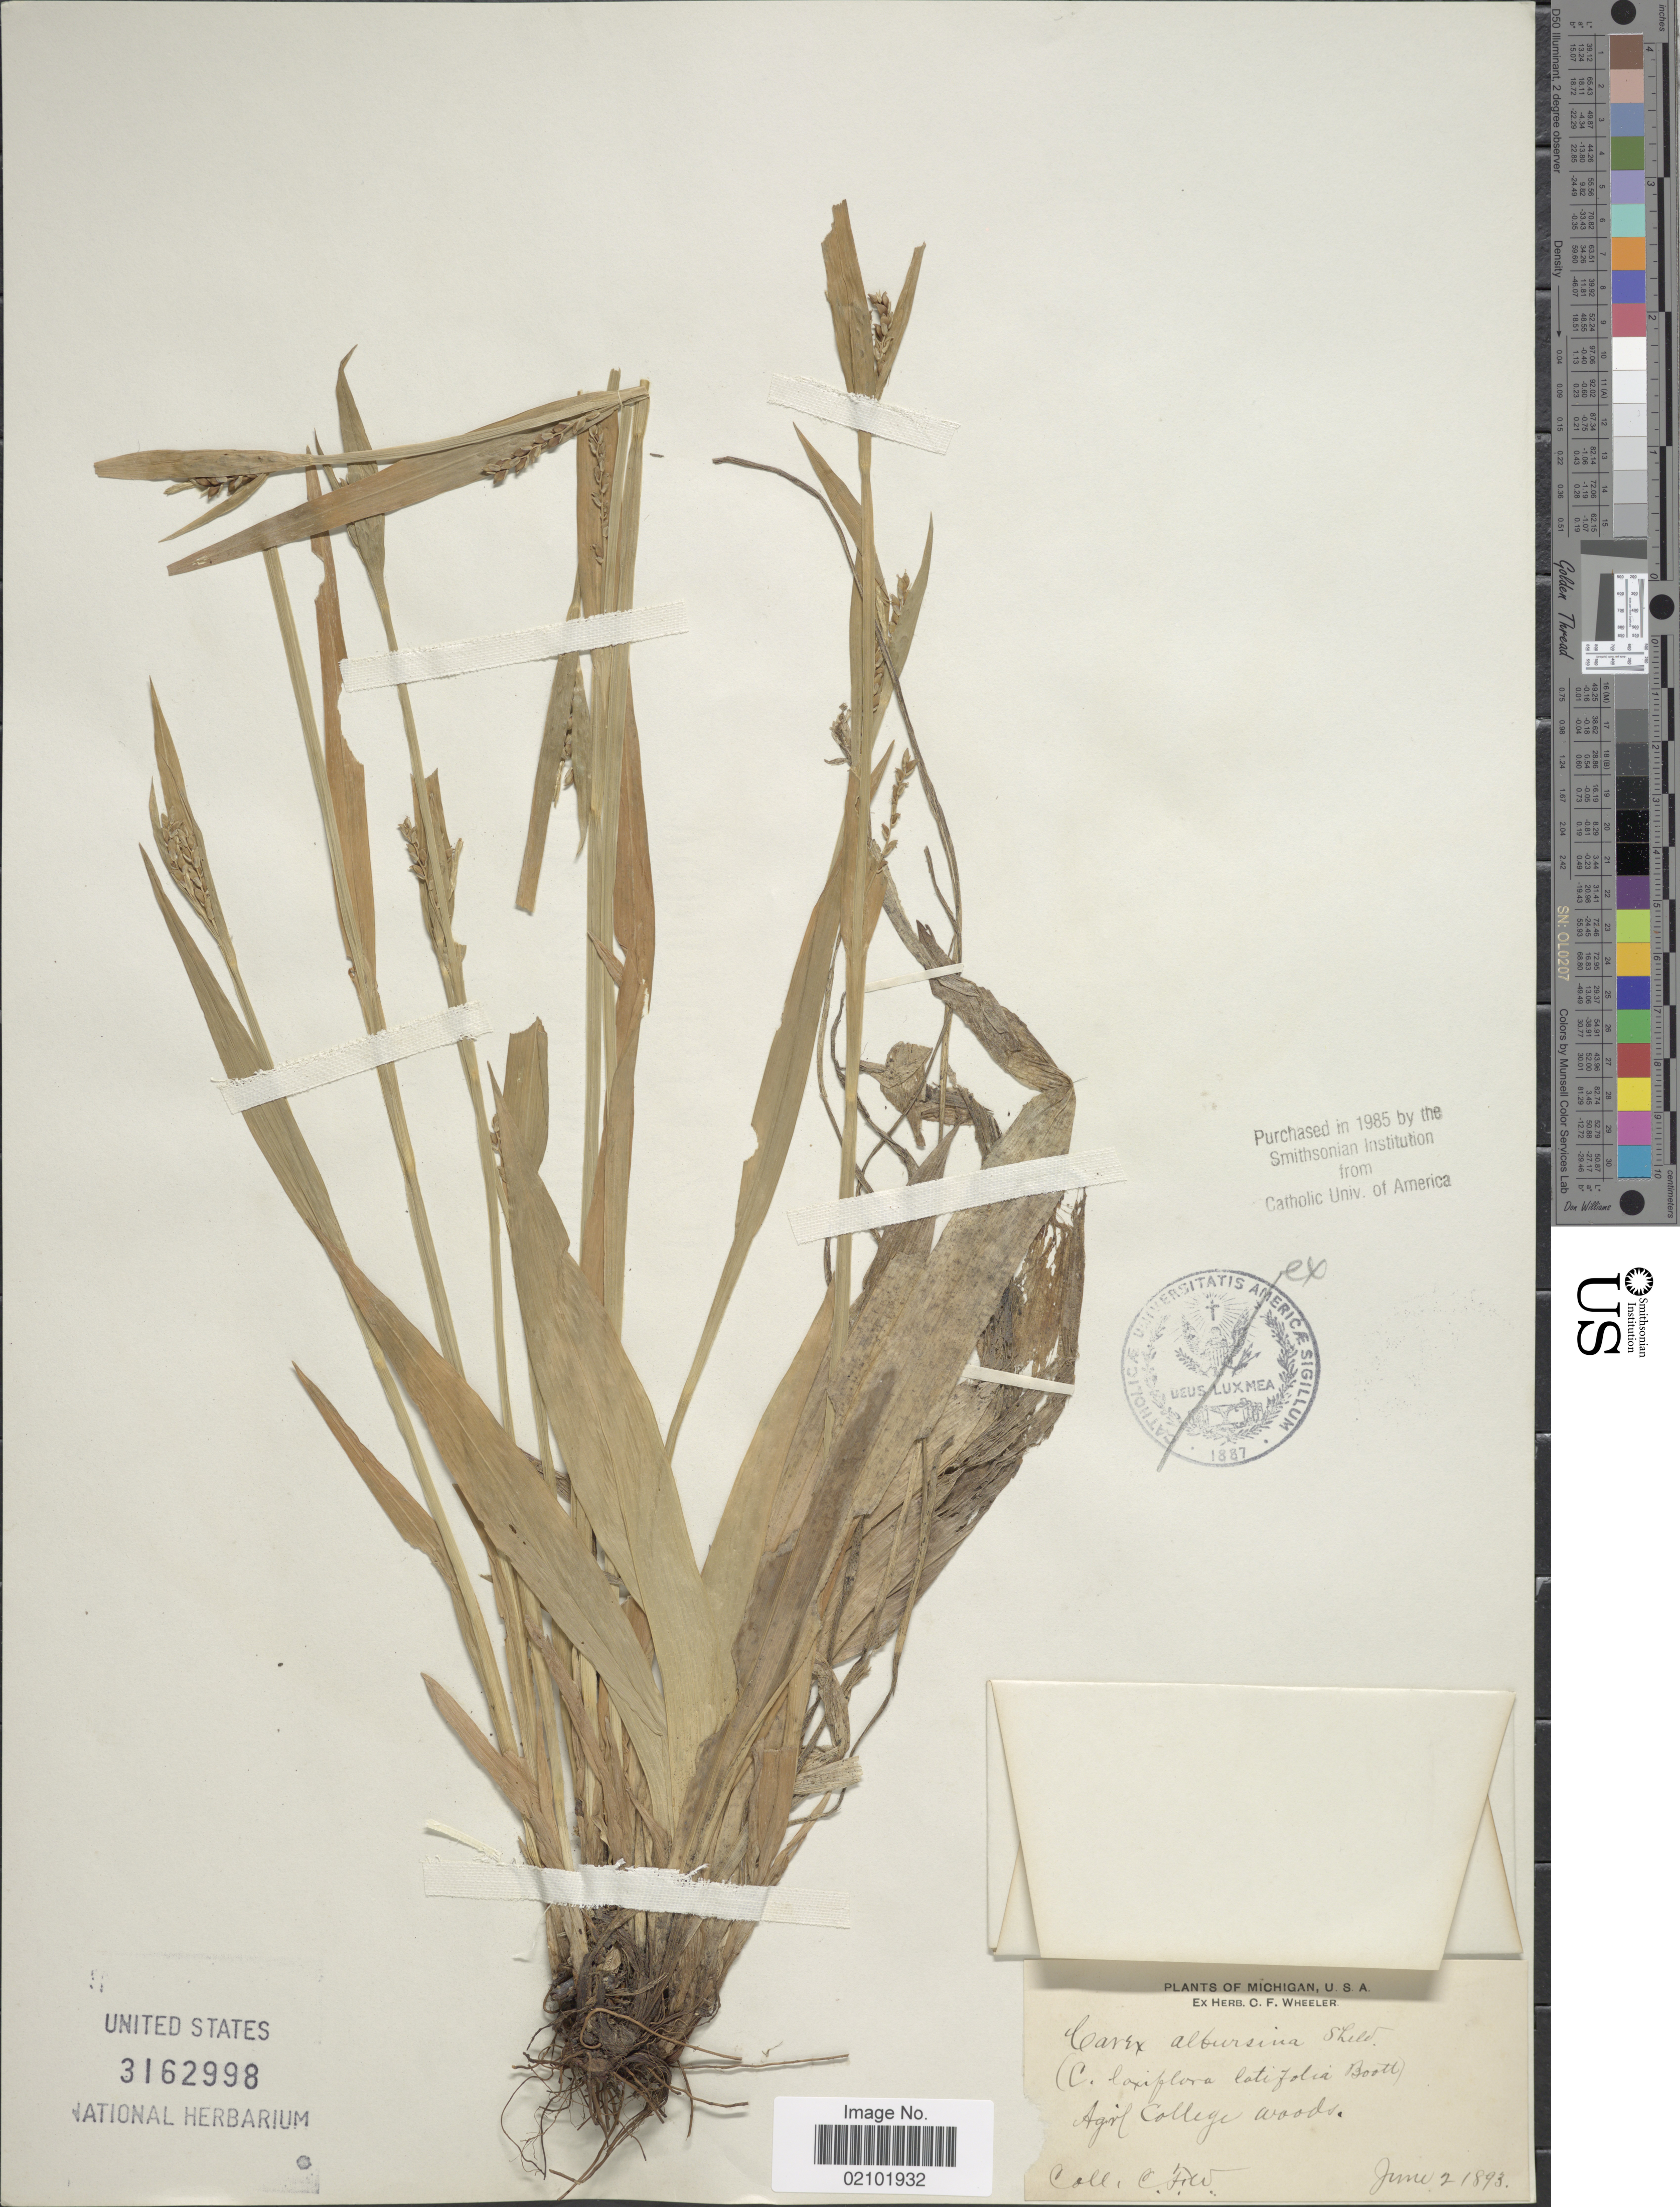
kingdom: Plantae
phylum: Tracheophyta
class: Liliopsida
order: Poales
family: Cyperaceae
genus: Carex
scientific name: Carex albursina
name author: E. Sheld.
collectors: C. Wheeler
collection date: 1893-06-02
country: United States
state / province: Michigan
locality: Agril. College woods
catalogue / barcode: US 3162998